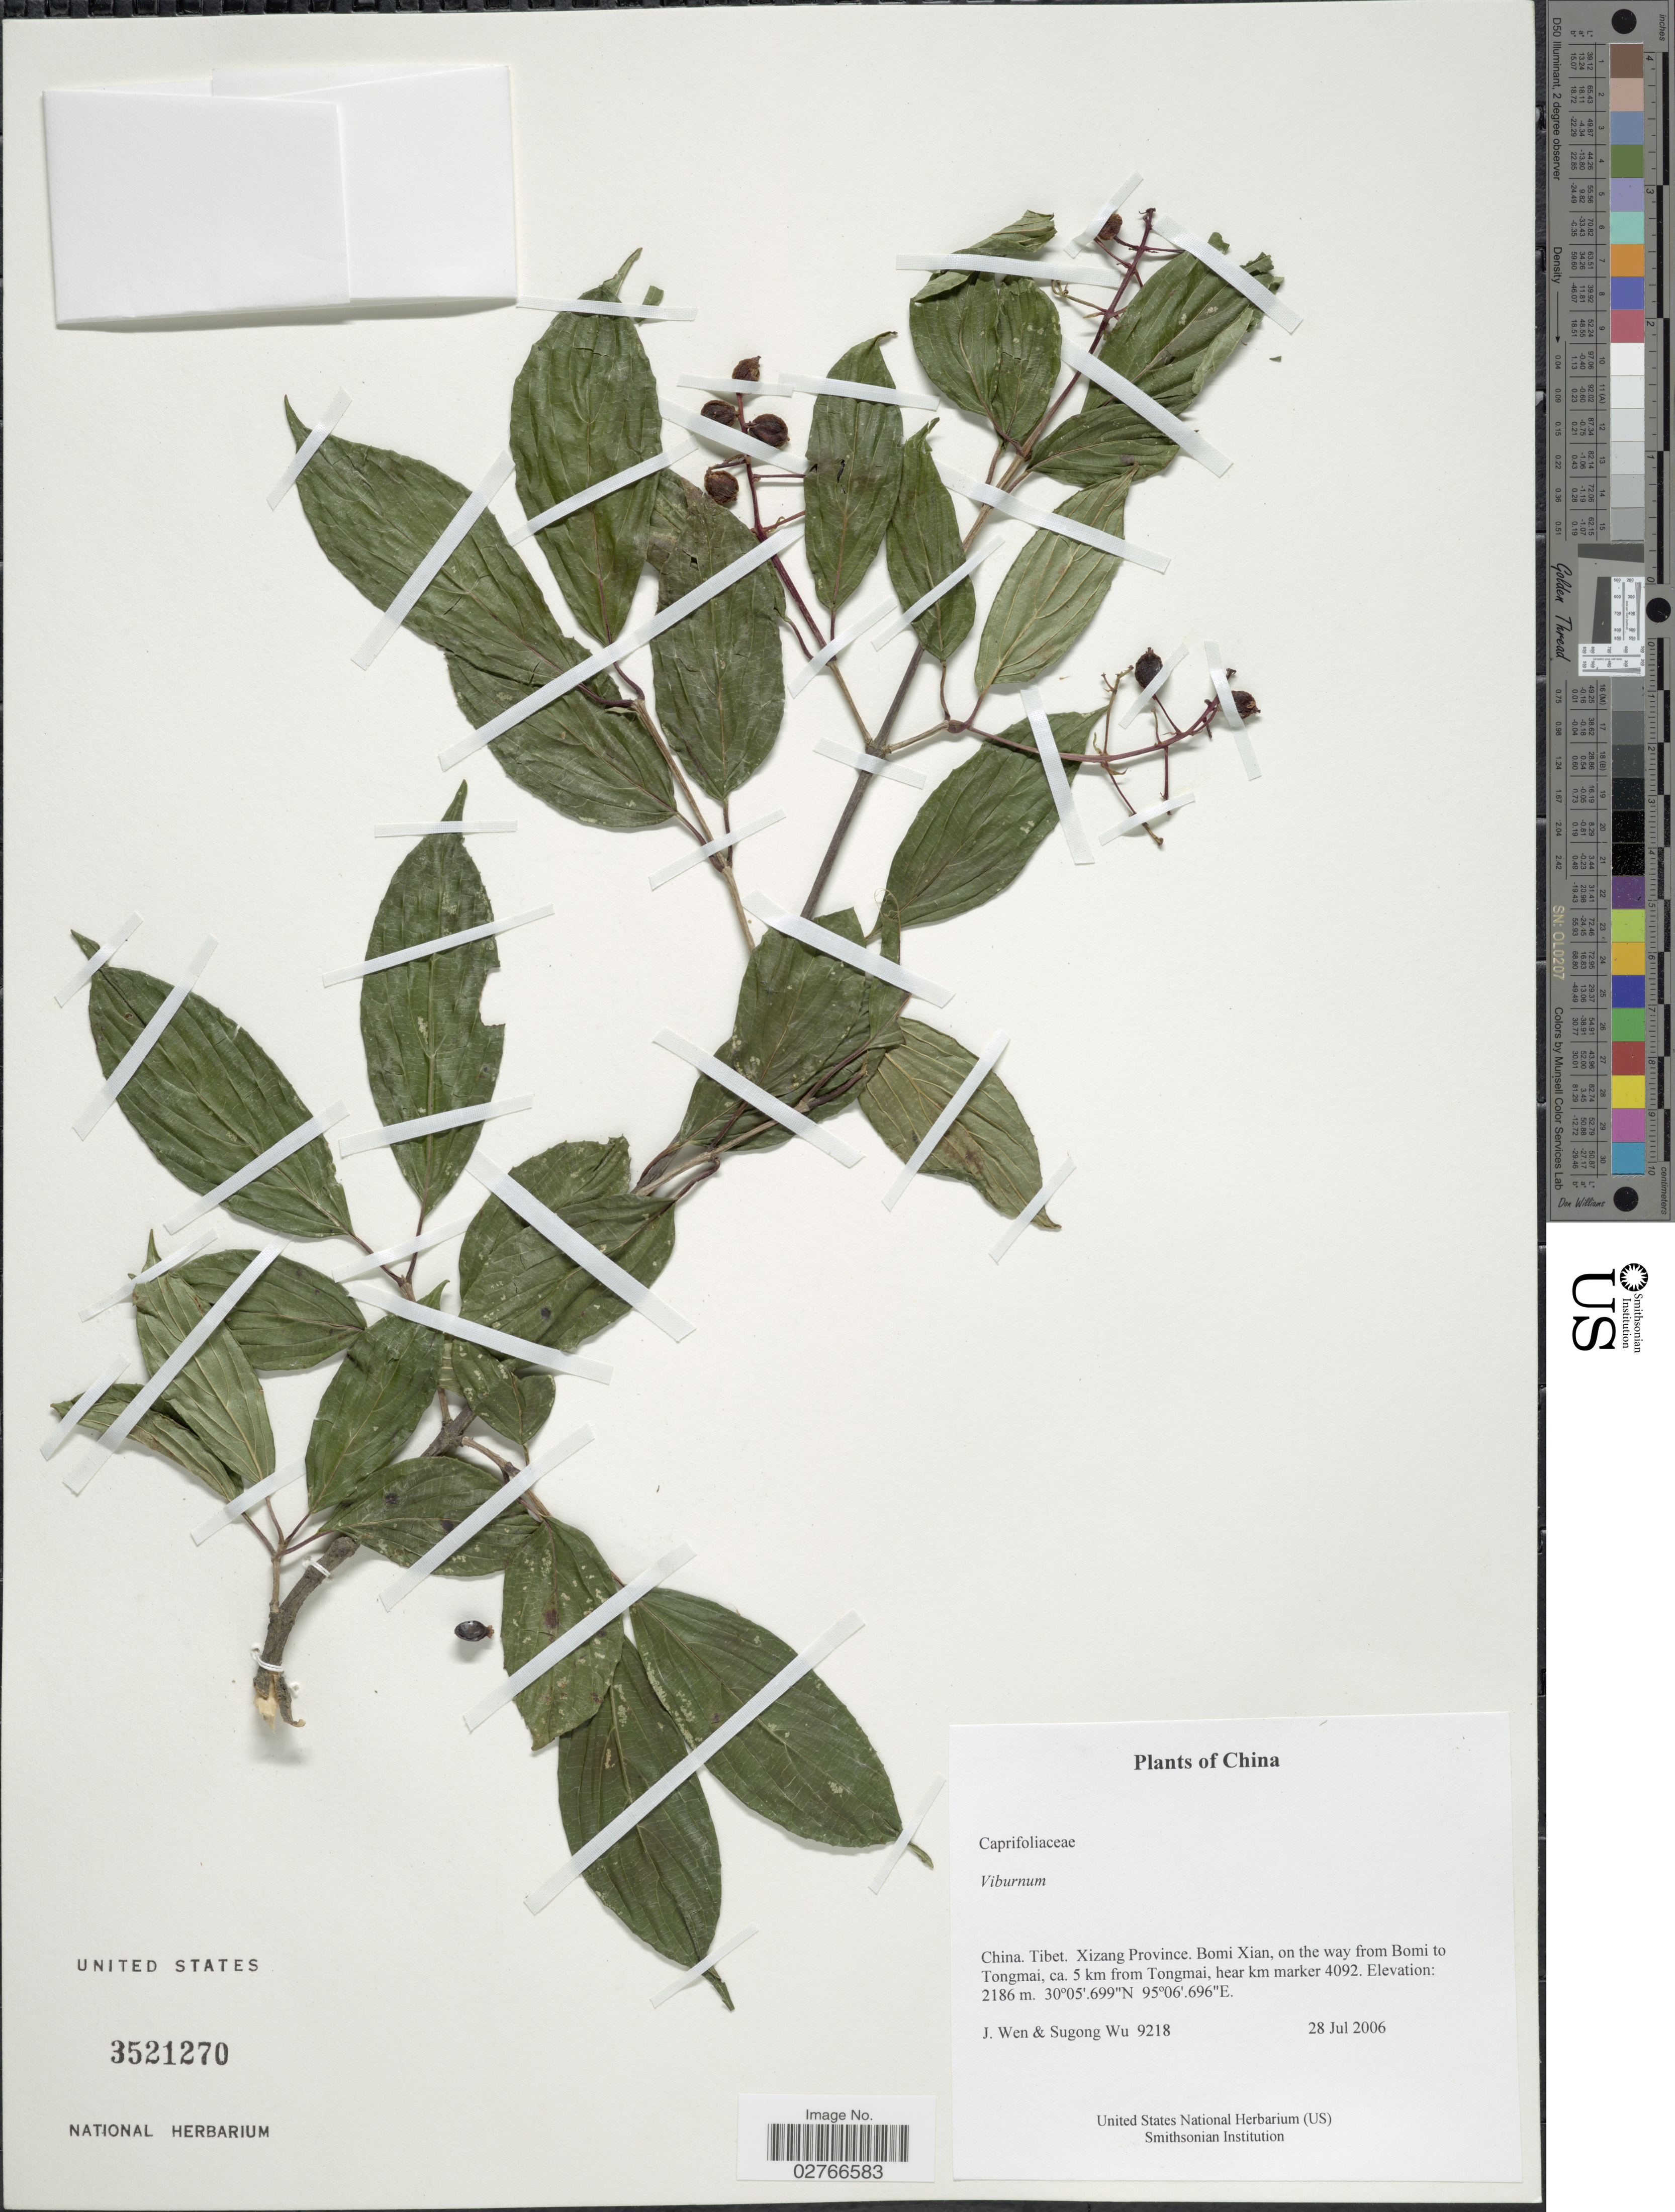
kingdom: Plantae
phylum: Tracheophyta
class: Magnoliopsida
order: Dipsacales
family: Viburnaceae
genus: Viburnum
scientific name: Viburnum sp.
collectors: J. Wen & Sugong Wu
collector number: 9218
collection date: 2006-07-28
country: China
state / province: Xizang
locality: Tibet. Bomi Xian, on the way from Bomi to Tongmai, ca. 5 km from Tongmai, hear km marker 4092.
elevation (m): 2186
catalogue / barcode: US 3521270